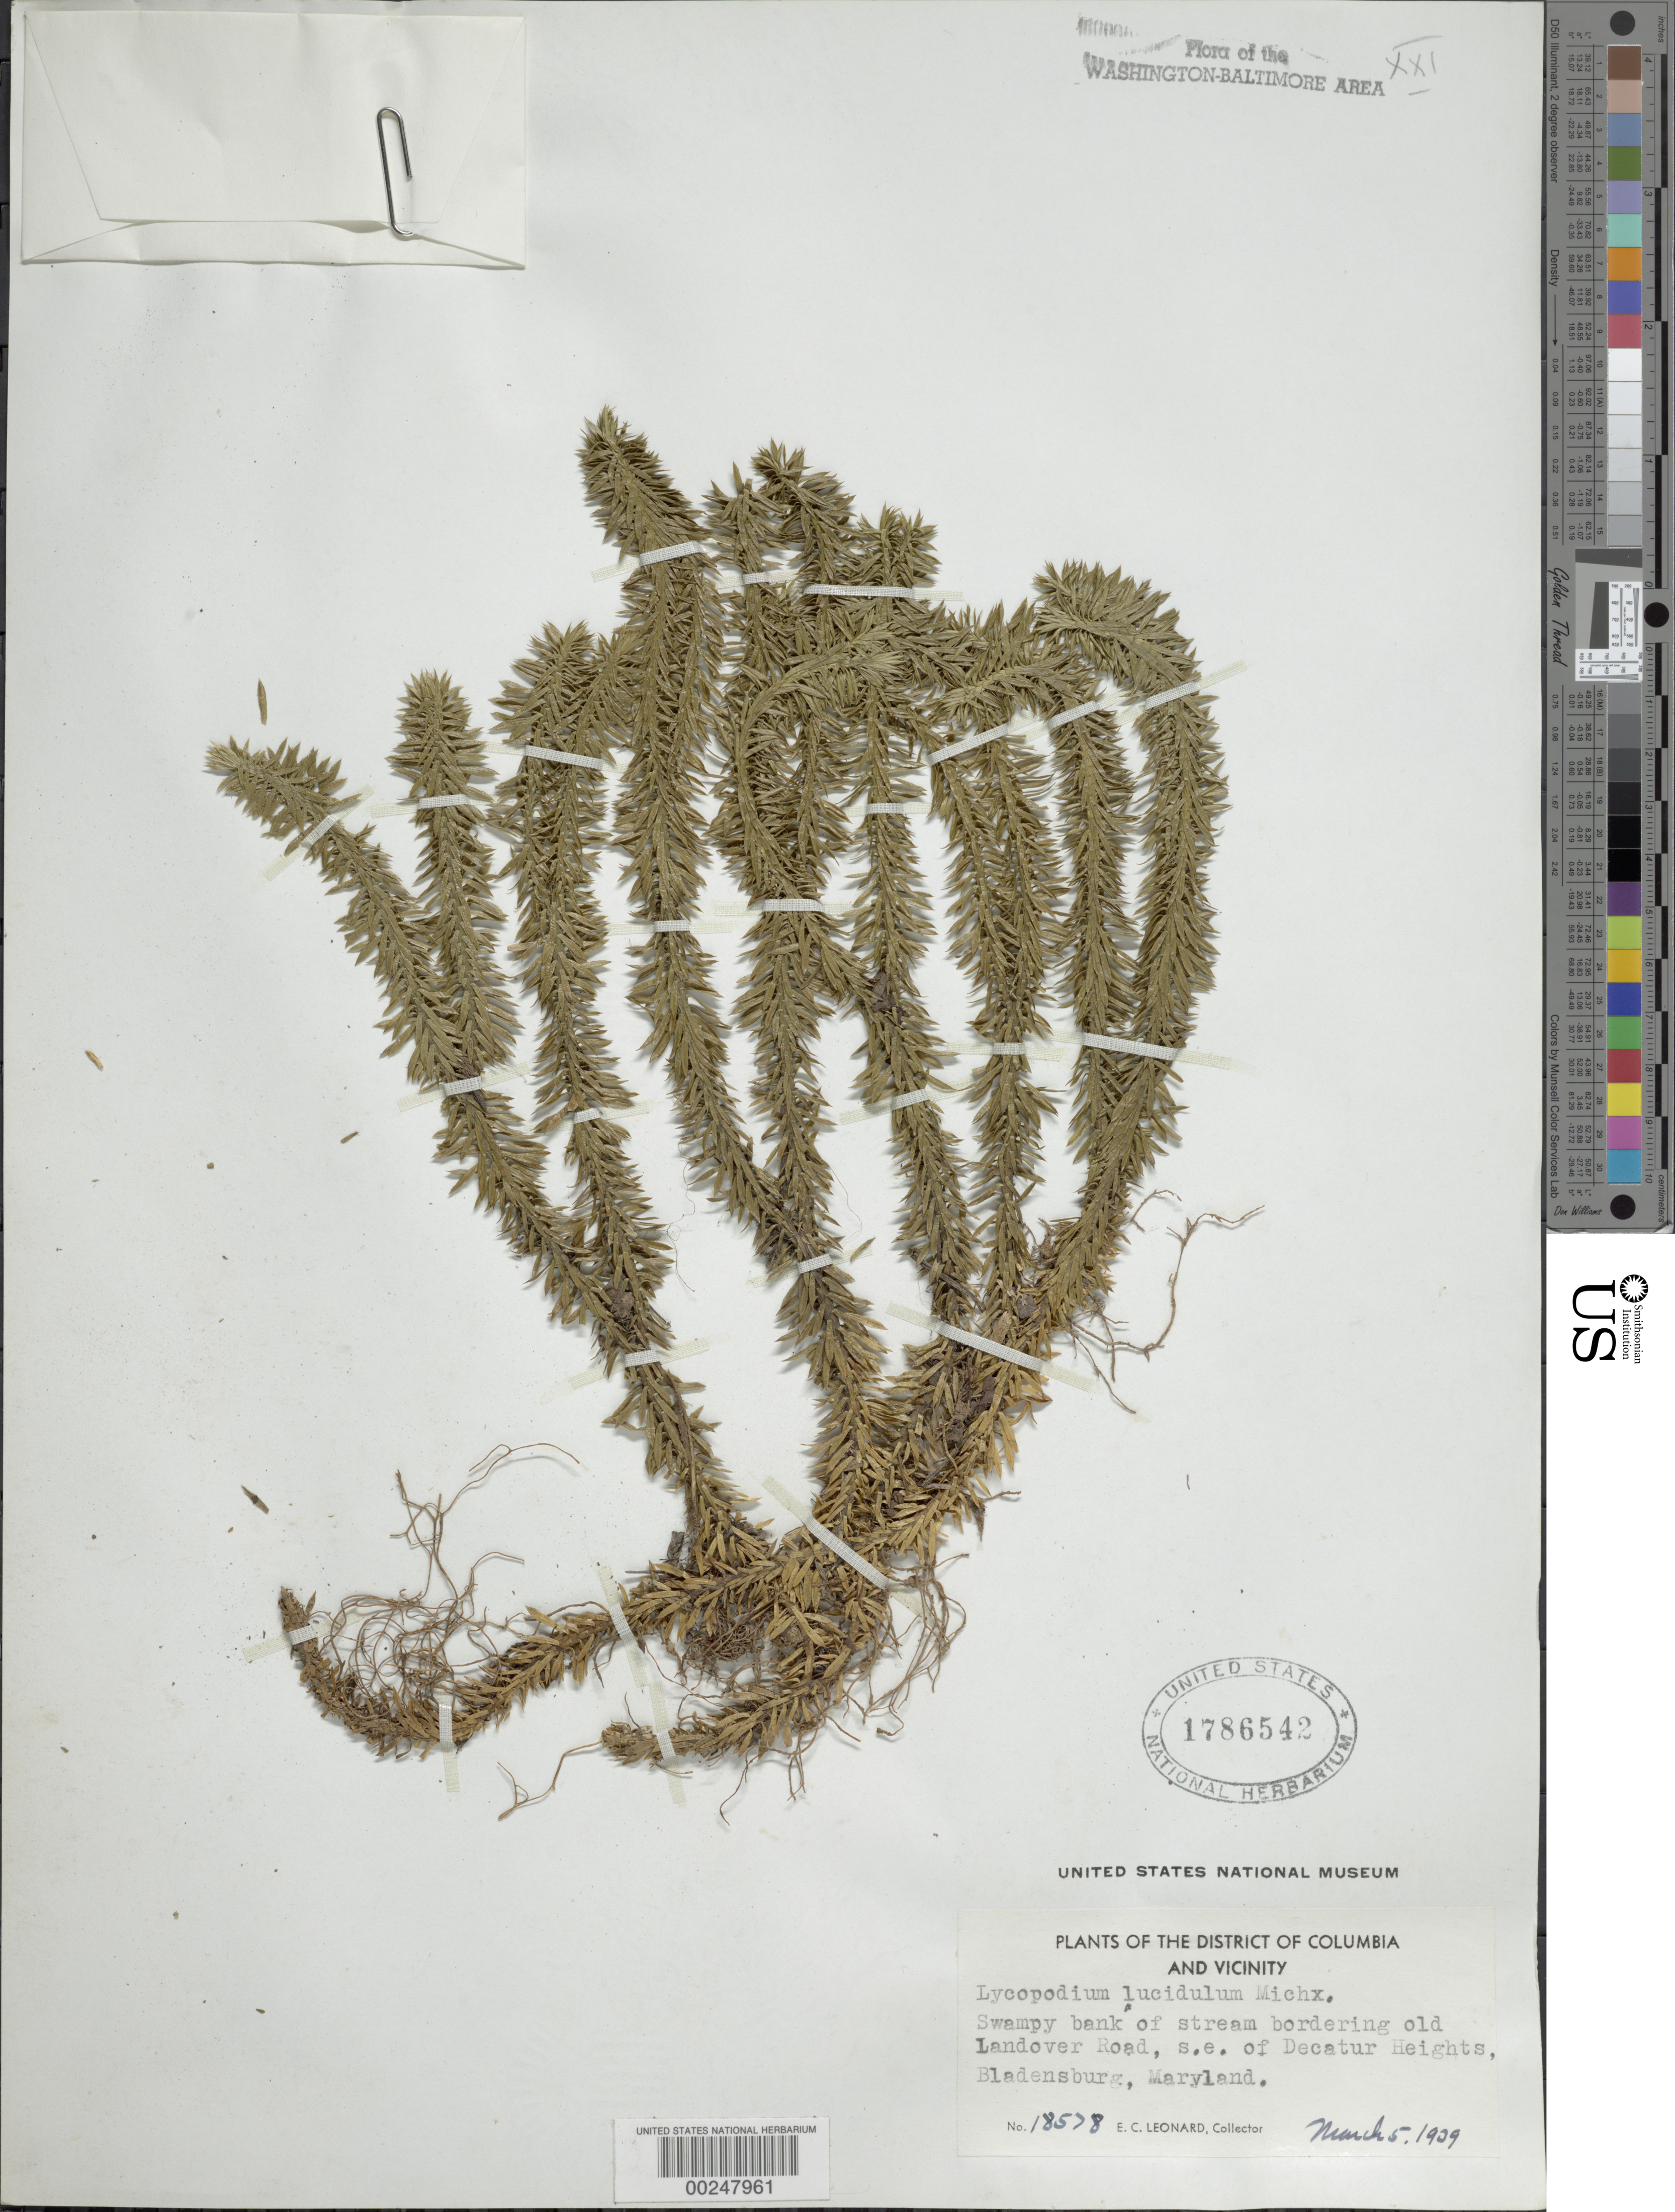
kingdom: Plantae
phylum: Tracheophyta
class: Lycopodiopsida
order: Lycopodiales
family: Lycopodiaceae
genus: Huperzia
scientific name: Huperzia lucidula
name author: (Michx.) Trevis.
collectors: E. C. Leonard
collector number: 18578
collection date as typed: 05 Mar 1939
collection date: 1939-03-05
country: United States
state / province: Maryland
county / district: Prince George's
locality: Southeast of Decatur Heights, Bladensburg, Old Landover Road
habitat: Swampy bank of stream bordering road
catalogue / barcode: US 1786542